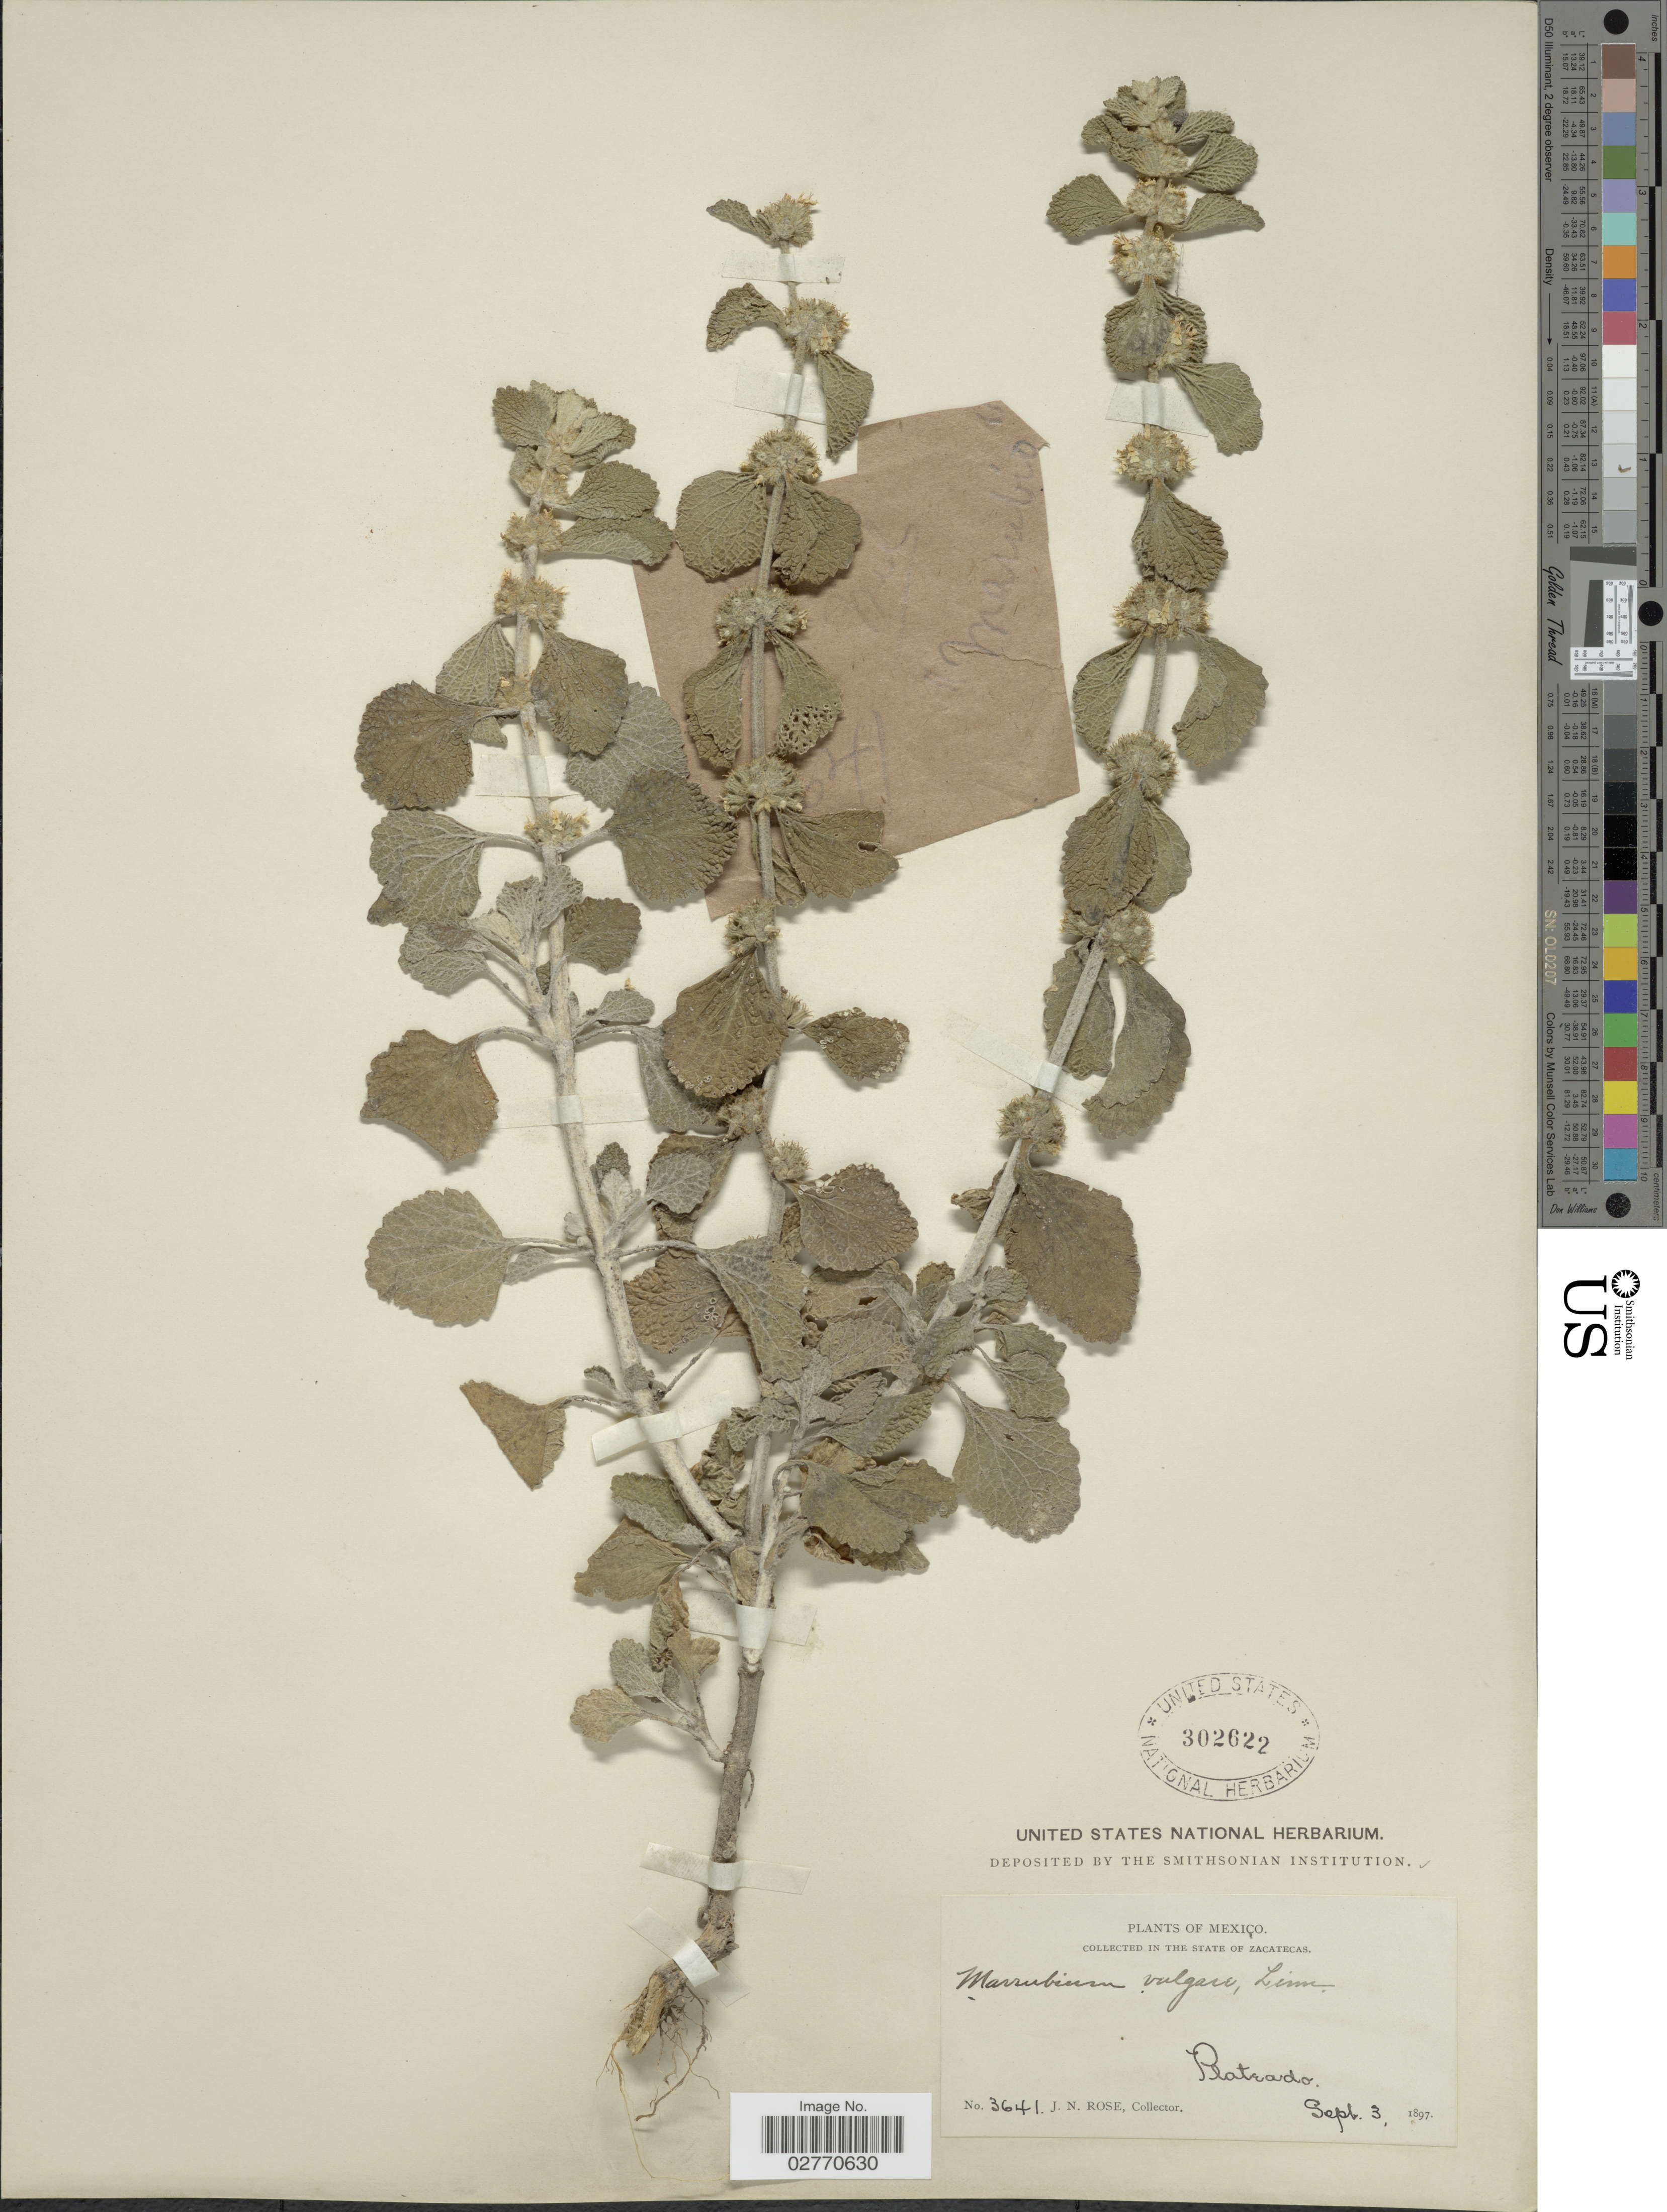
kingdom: Plantae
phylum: Tracheophyta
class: Magnoliopsida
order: Lamiales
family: Lamiaceae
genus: Marrubium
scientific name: Marrubium vulgare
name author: L.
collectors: J. N. Rose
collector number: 3641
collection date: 1897-09-03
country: Mexico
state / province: Zacatecas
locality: Plateado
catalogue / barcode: US 302622